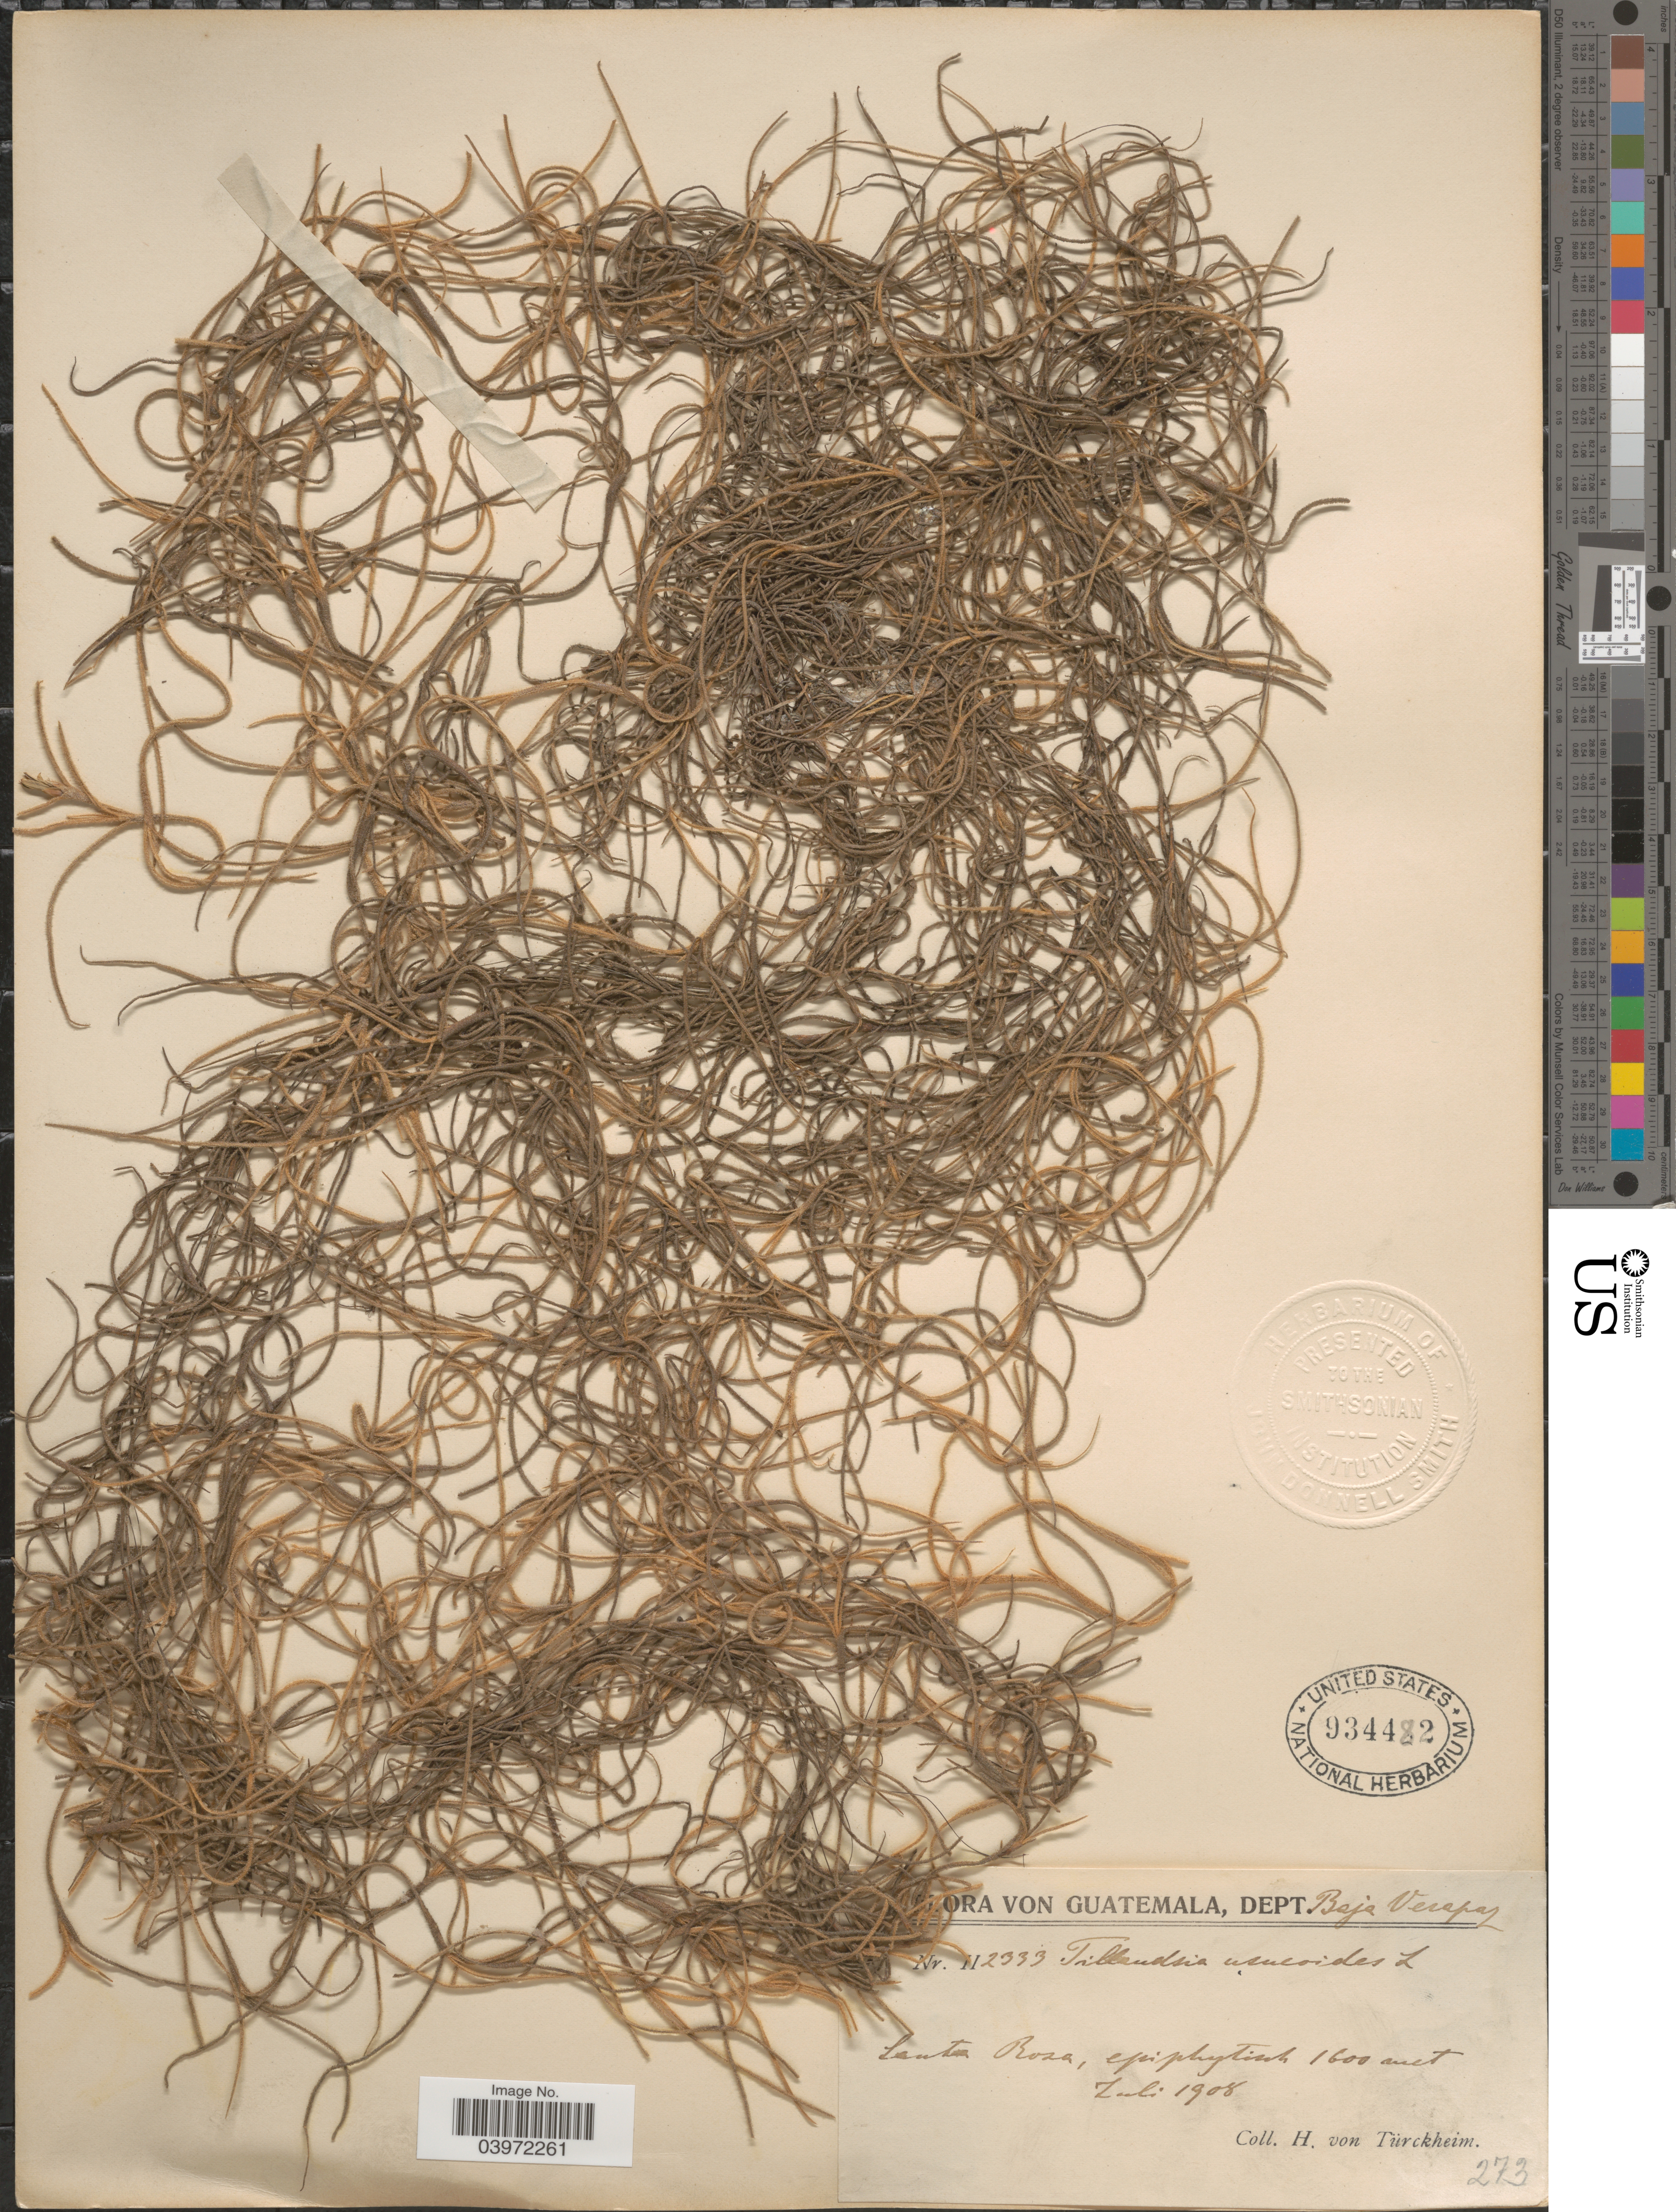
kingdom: Plantae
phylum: Tracheophyta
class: Liliopsida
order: Poales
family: Bromeliaceae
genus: Tillandsia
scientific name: Tillandsia usneoides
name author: (L.) L.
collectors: H. von Türckheim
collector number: II2333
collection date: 1908-07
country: Guatemala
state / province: Baja Verapaz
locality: Dept. Baja Verapaz. Santa Rosa.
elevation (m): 1600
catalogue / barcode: US 934482